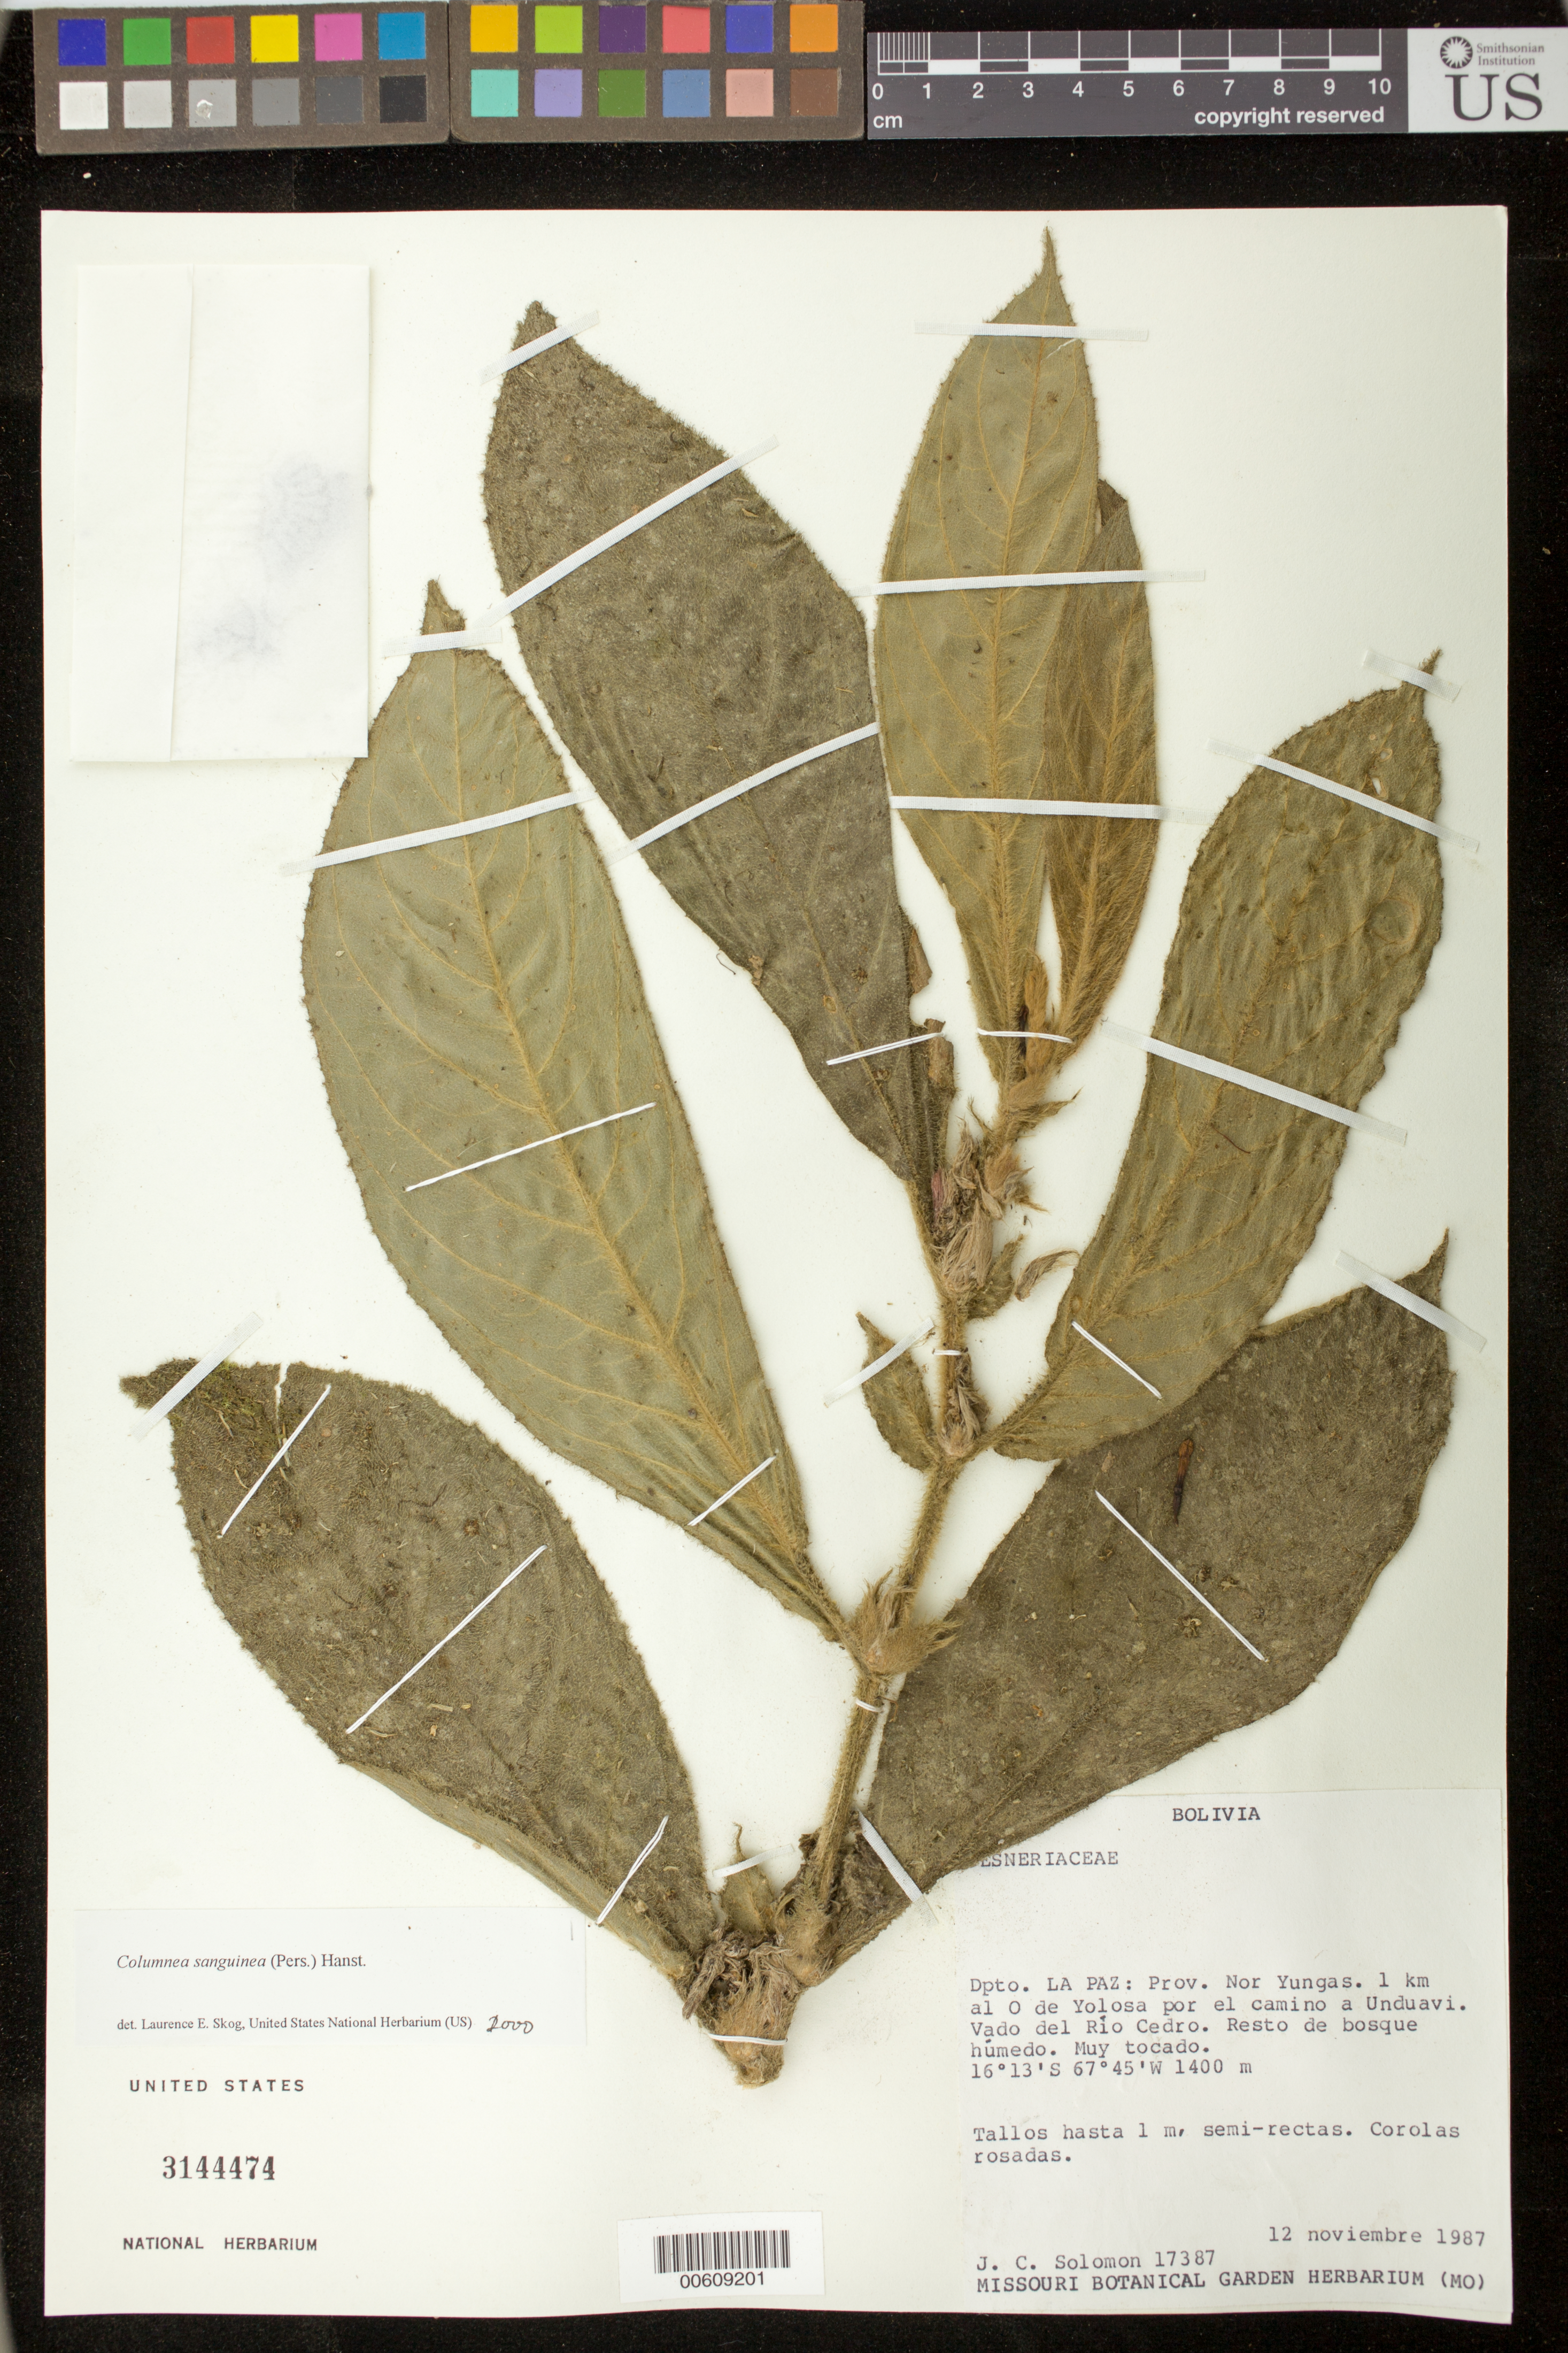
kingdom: Plantae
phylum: Tracheophyta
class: Magnoliopsida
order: Lamiales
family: Gesneriaceae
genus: Columnea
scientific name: Columnea sanguinea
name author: (Pers.) Hanst.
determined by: Skog, Laurence E.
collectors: J. C. Solomon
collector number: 17387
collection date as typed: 12 Nov 1987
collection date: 1987-11-12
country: Bolivia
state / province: La Paz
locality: Prov. Nor Yungas; 1 km al O de Yolosa por el camino a Unduavi, bado del Río Cedro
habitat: Resto de bosque húmedo; muy tocado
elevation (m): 1400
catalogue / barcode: US 3144474